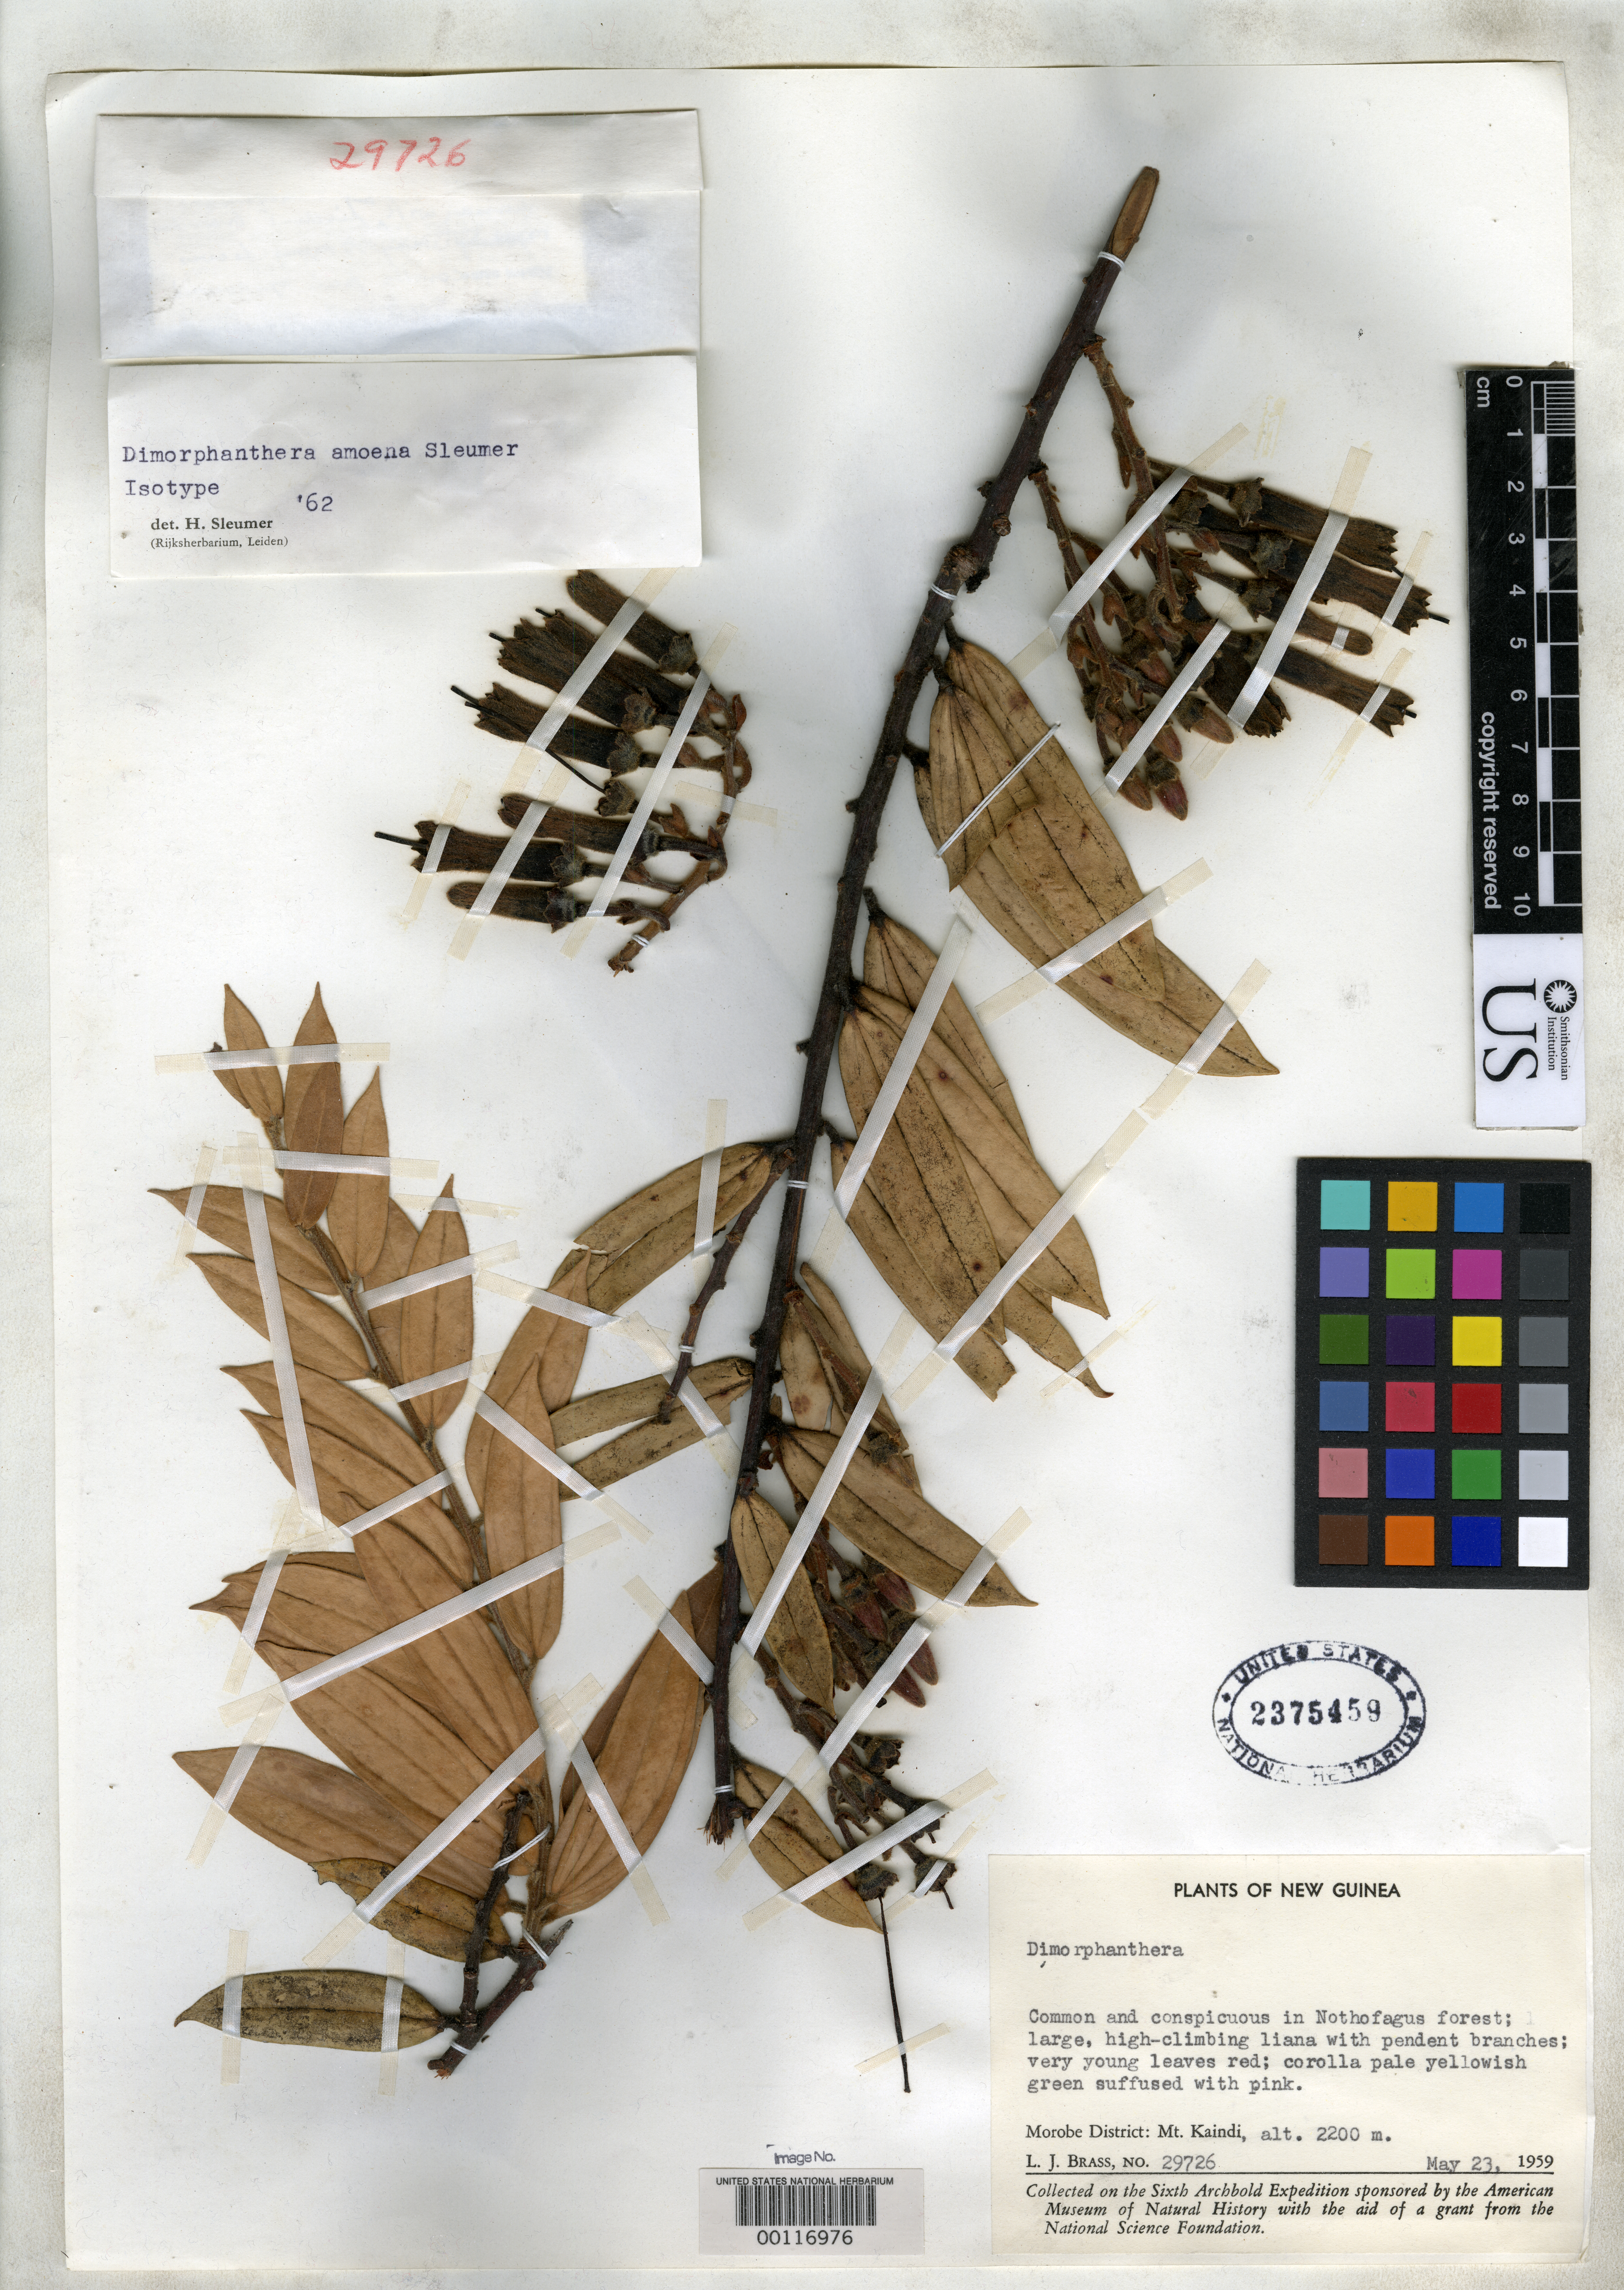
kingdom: Plantae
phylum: Tracheophyta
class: Magnoliopsida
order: Ericales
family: Ericaceae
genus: Dimorphanthera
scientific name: Dimorphanthera amoena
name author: Sleumer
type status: Isotype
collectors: L. J. Brass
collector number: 29726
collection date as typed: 23 May 1959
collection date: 1959-05-23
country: Papua New Guinea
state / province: Morobe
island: New Guinea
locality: Mt. Kaindi.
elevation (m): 2200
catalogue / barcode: US 2375459